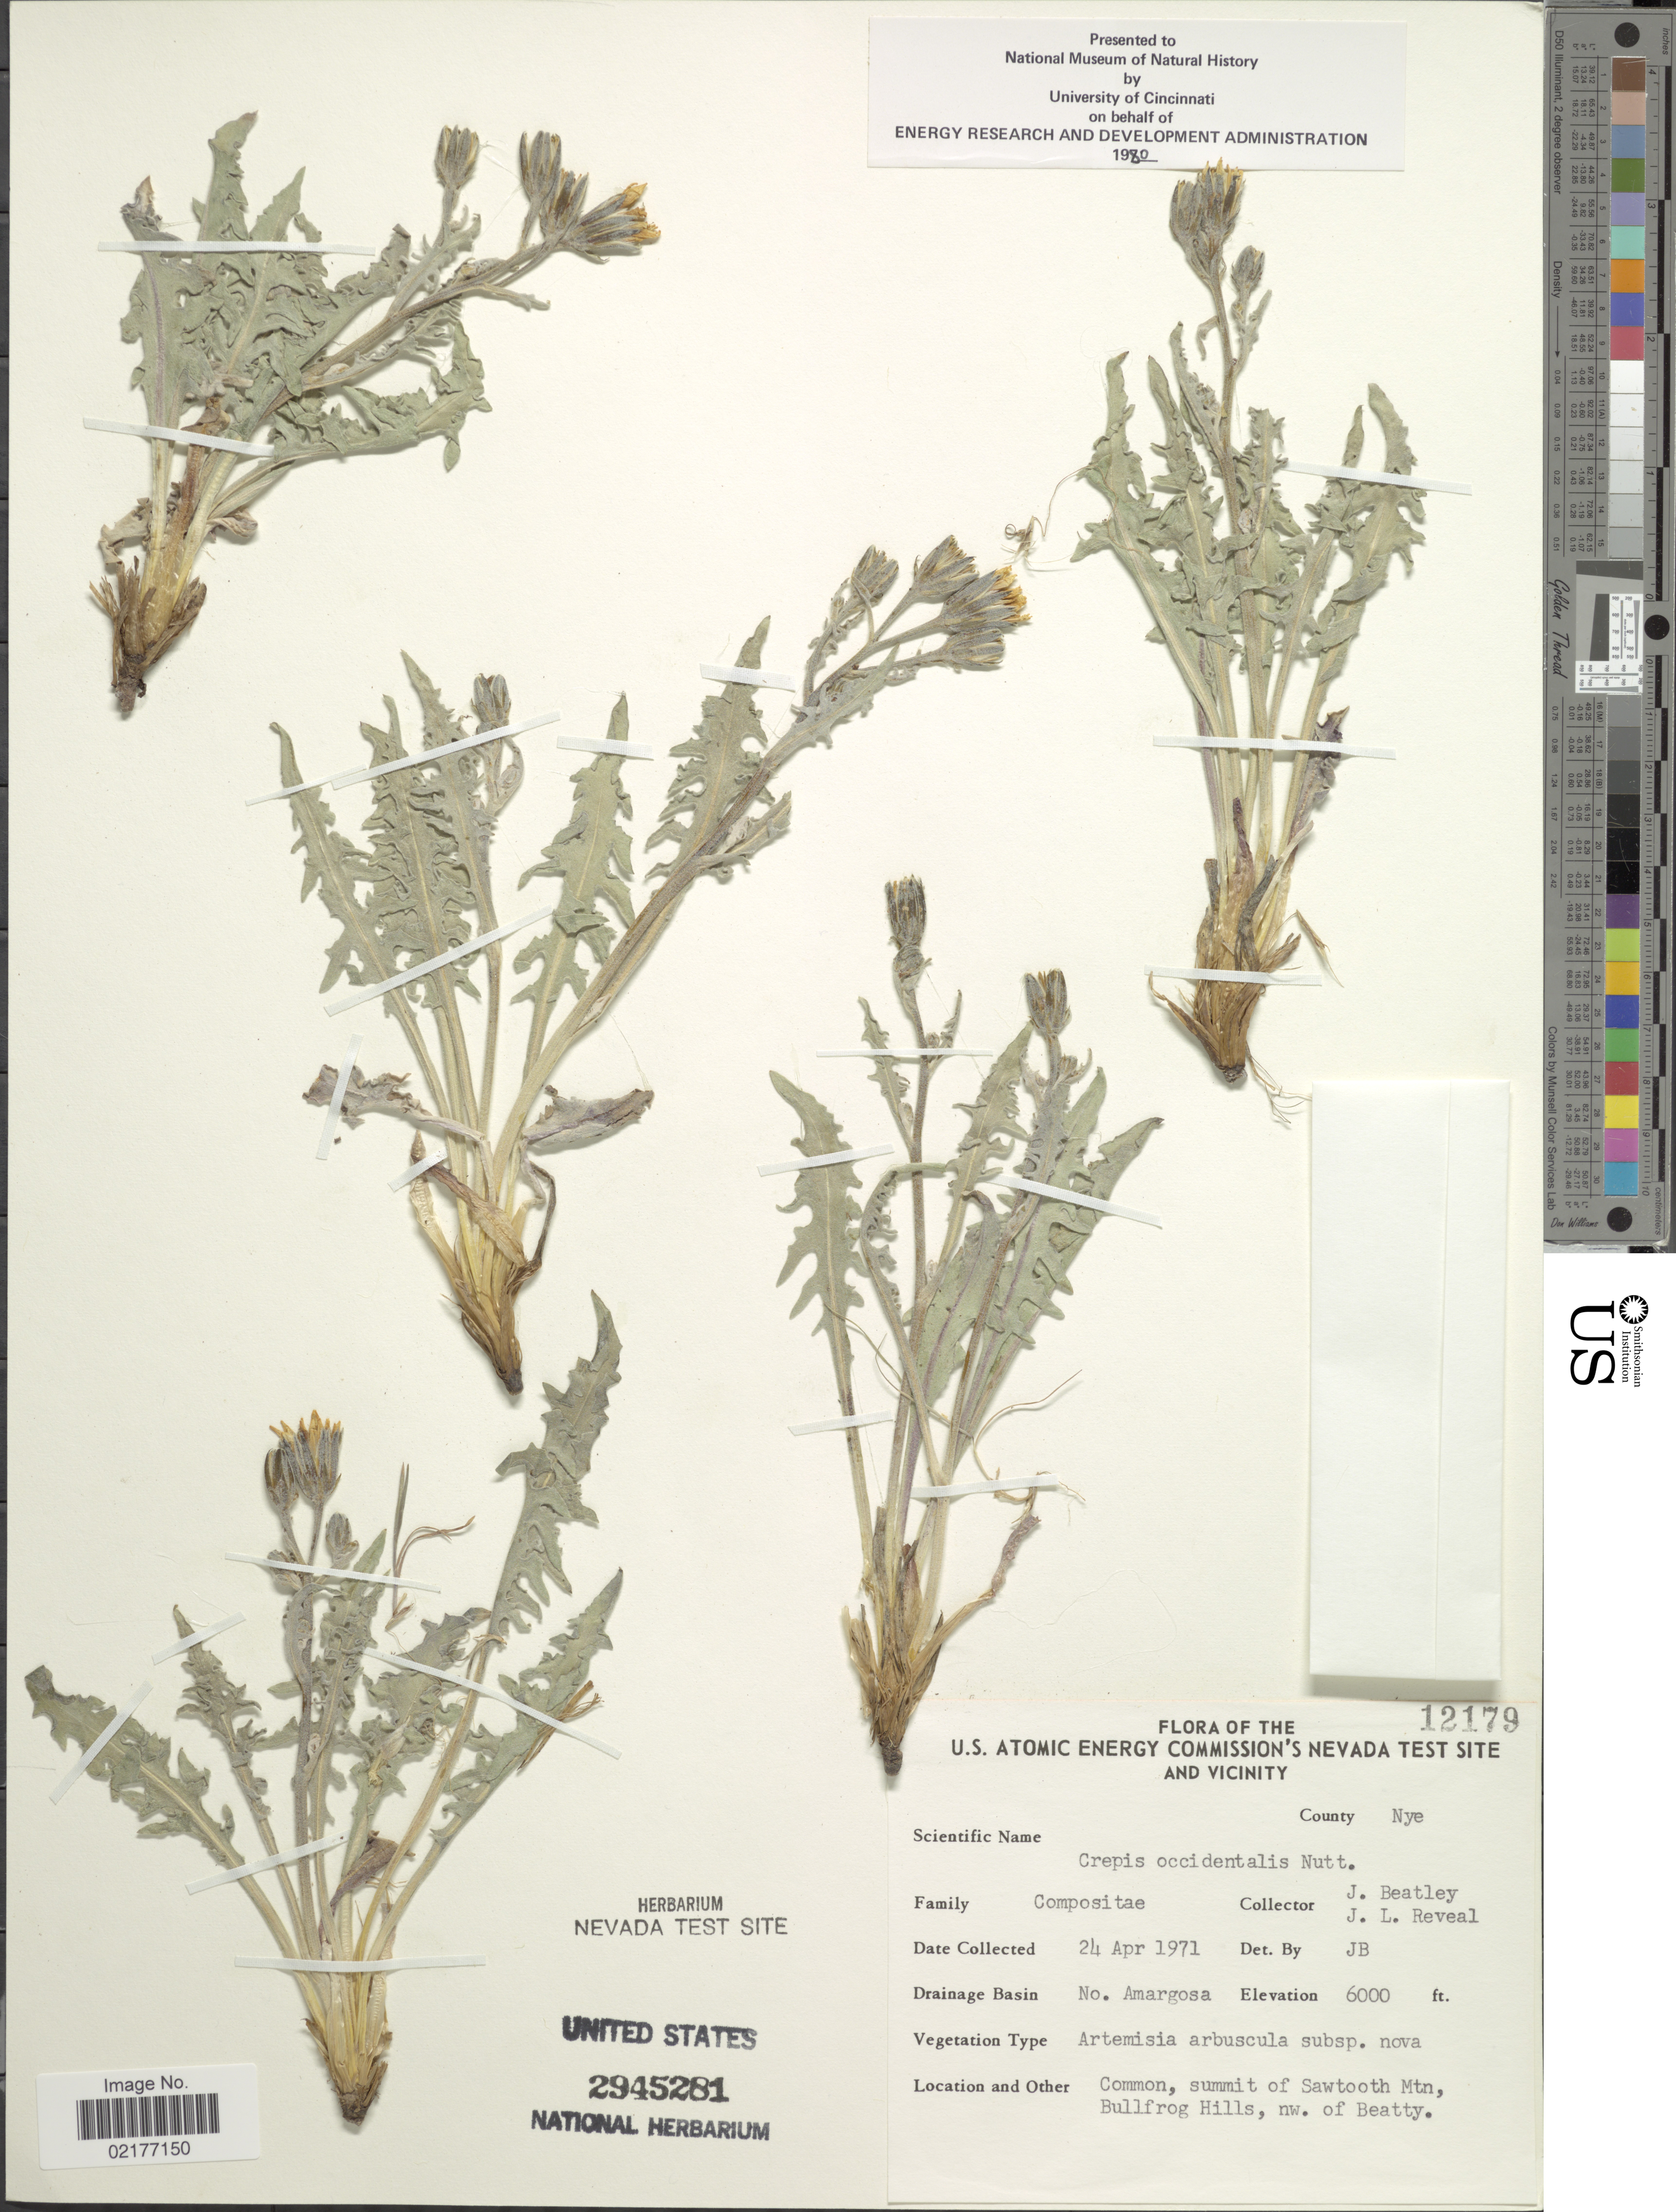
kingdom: Plantae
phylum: Tracheophyta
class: Magnoliopsida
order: Asterales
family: Asteraceae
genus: Crepis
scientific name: Crepis occidentalis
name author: Nutt.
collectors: J. C. Beatley & J. L. Reveal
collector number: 12179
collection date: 1971-04-24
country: United States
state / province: Nevada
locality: U.S. Atomic Energy Commission's Nevada Test Site and Vicinity, County Nye, Drainage Basin No. Amargosa, Common, summit of Sawtooth Mtn, Bullfrog HIlls, nw. of Beatty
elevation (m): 1829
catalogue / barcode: US 2945281